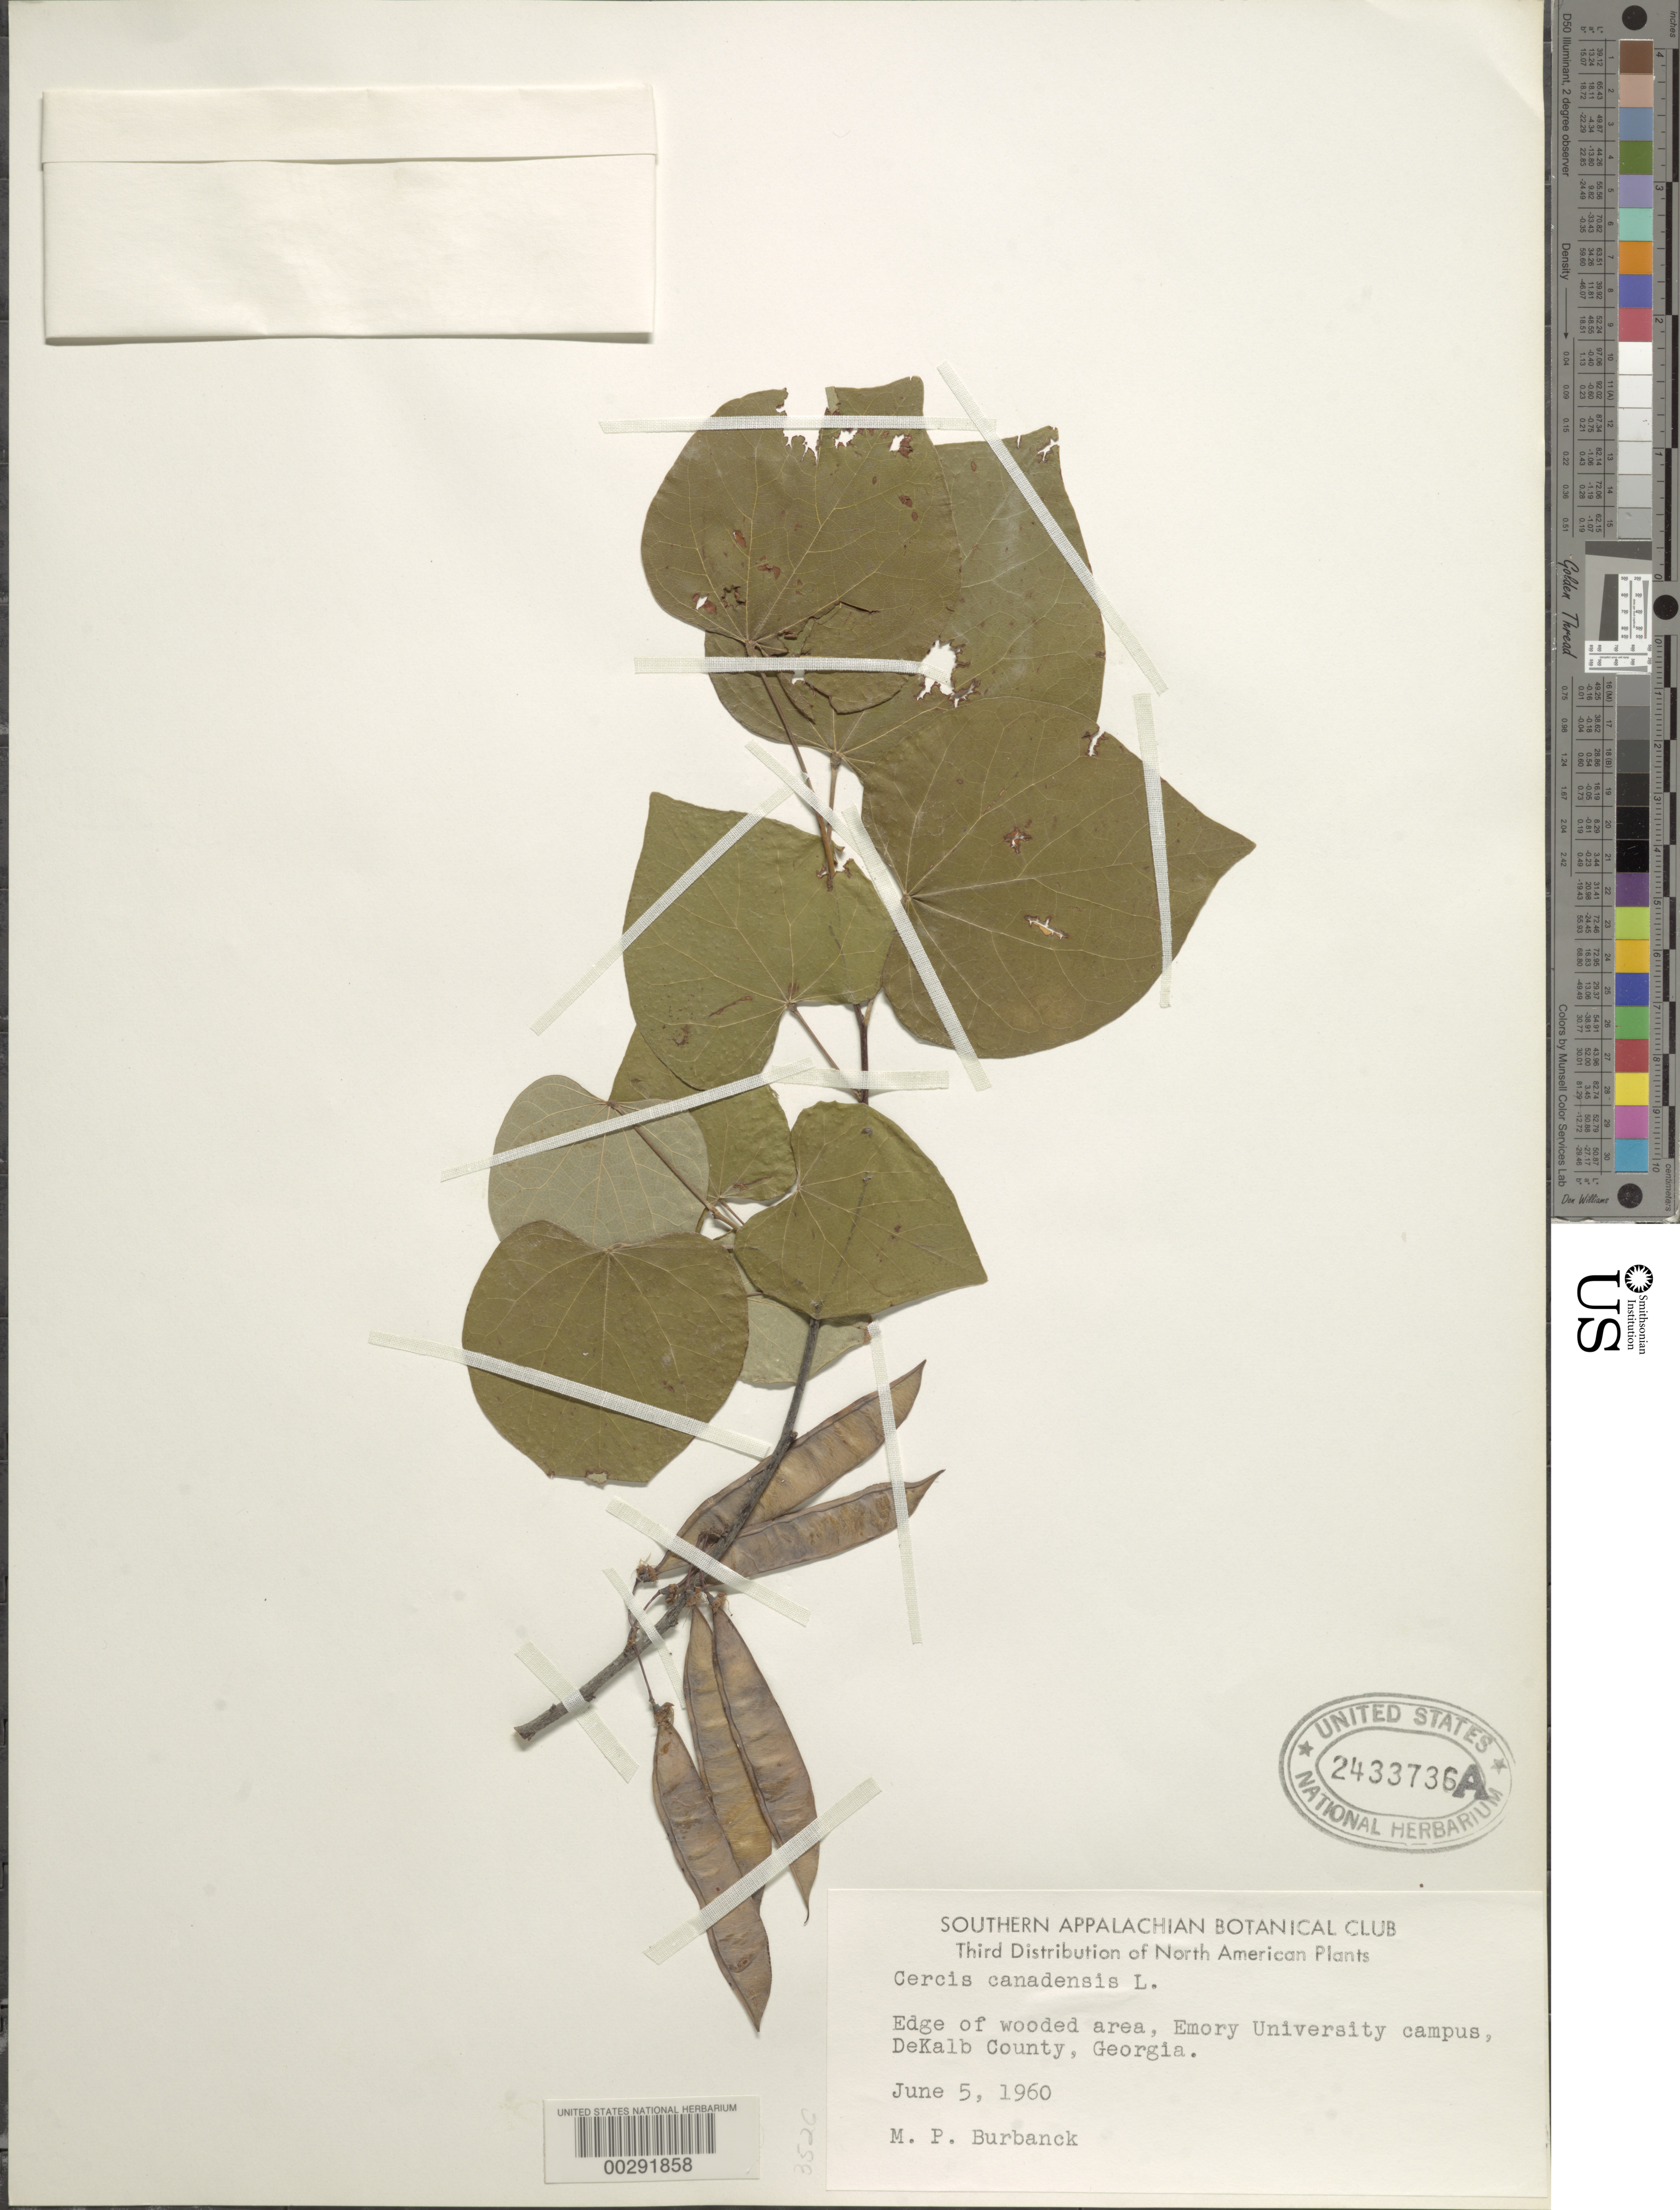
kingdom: Plantae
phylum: Tracheophyta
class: Magnoliopsida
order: Fabales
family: Fabaceae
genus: Cercis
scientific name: Cercis canadensis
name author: L.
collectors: M. Burbanck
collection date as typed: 05 Jun 1960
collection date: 1960-06-05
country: United States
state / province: Georgia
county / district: De Kalb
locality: Emory university campus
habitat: Edge of wooded area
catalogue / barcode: US 2433736A